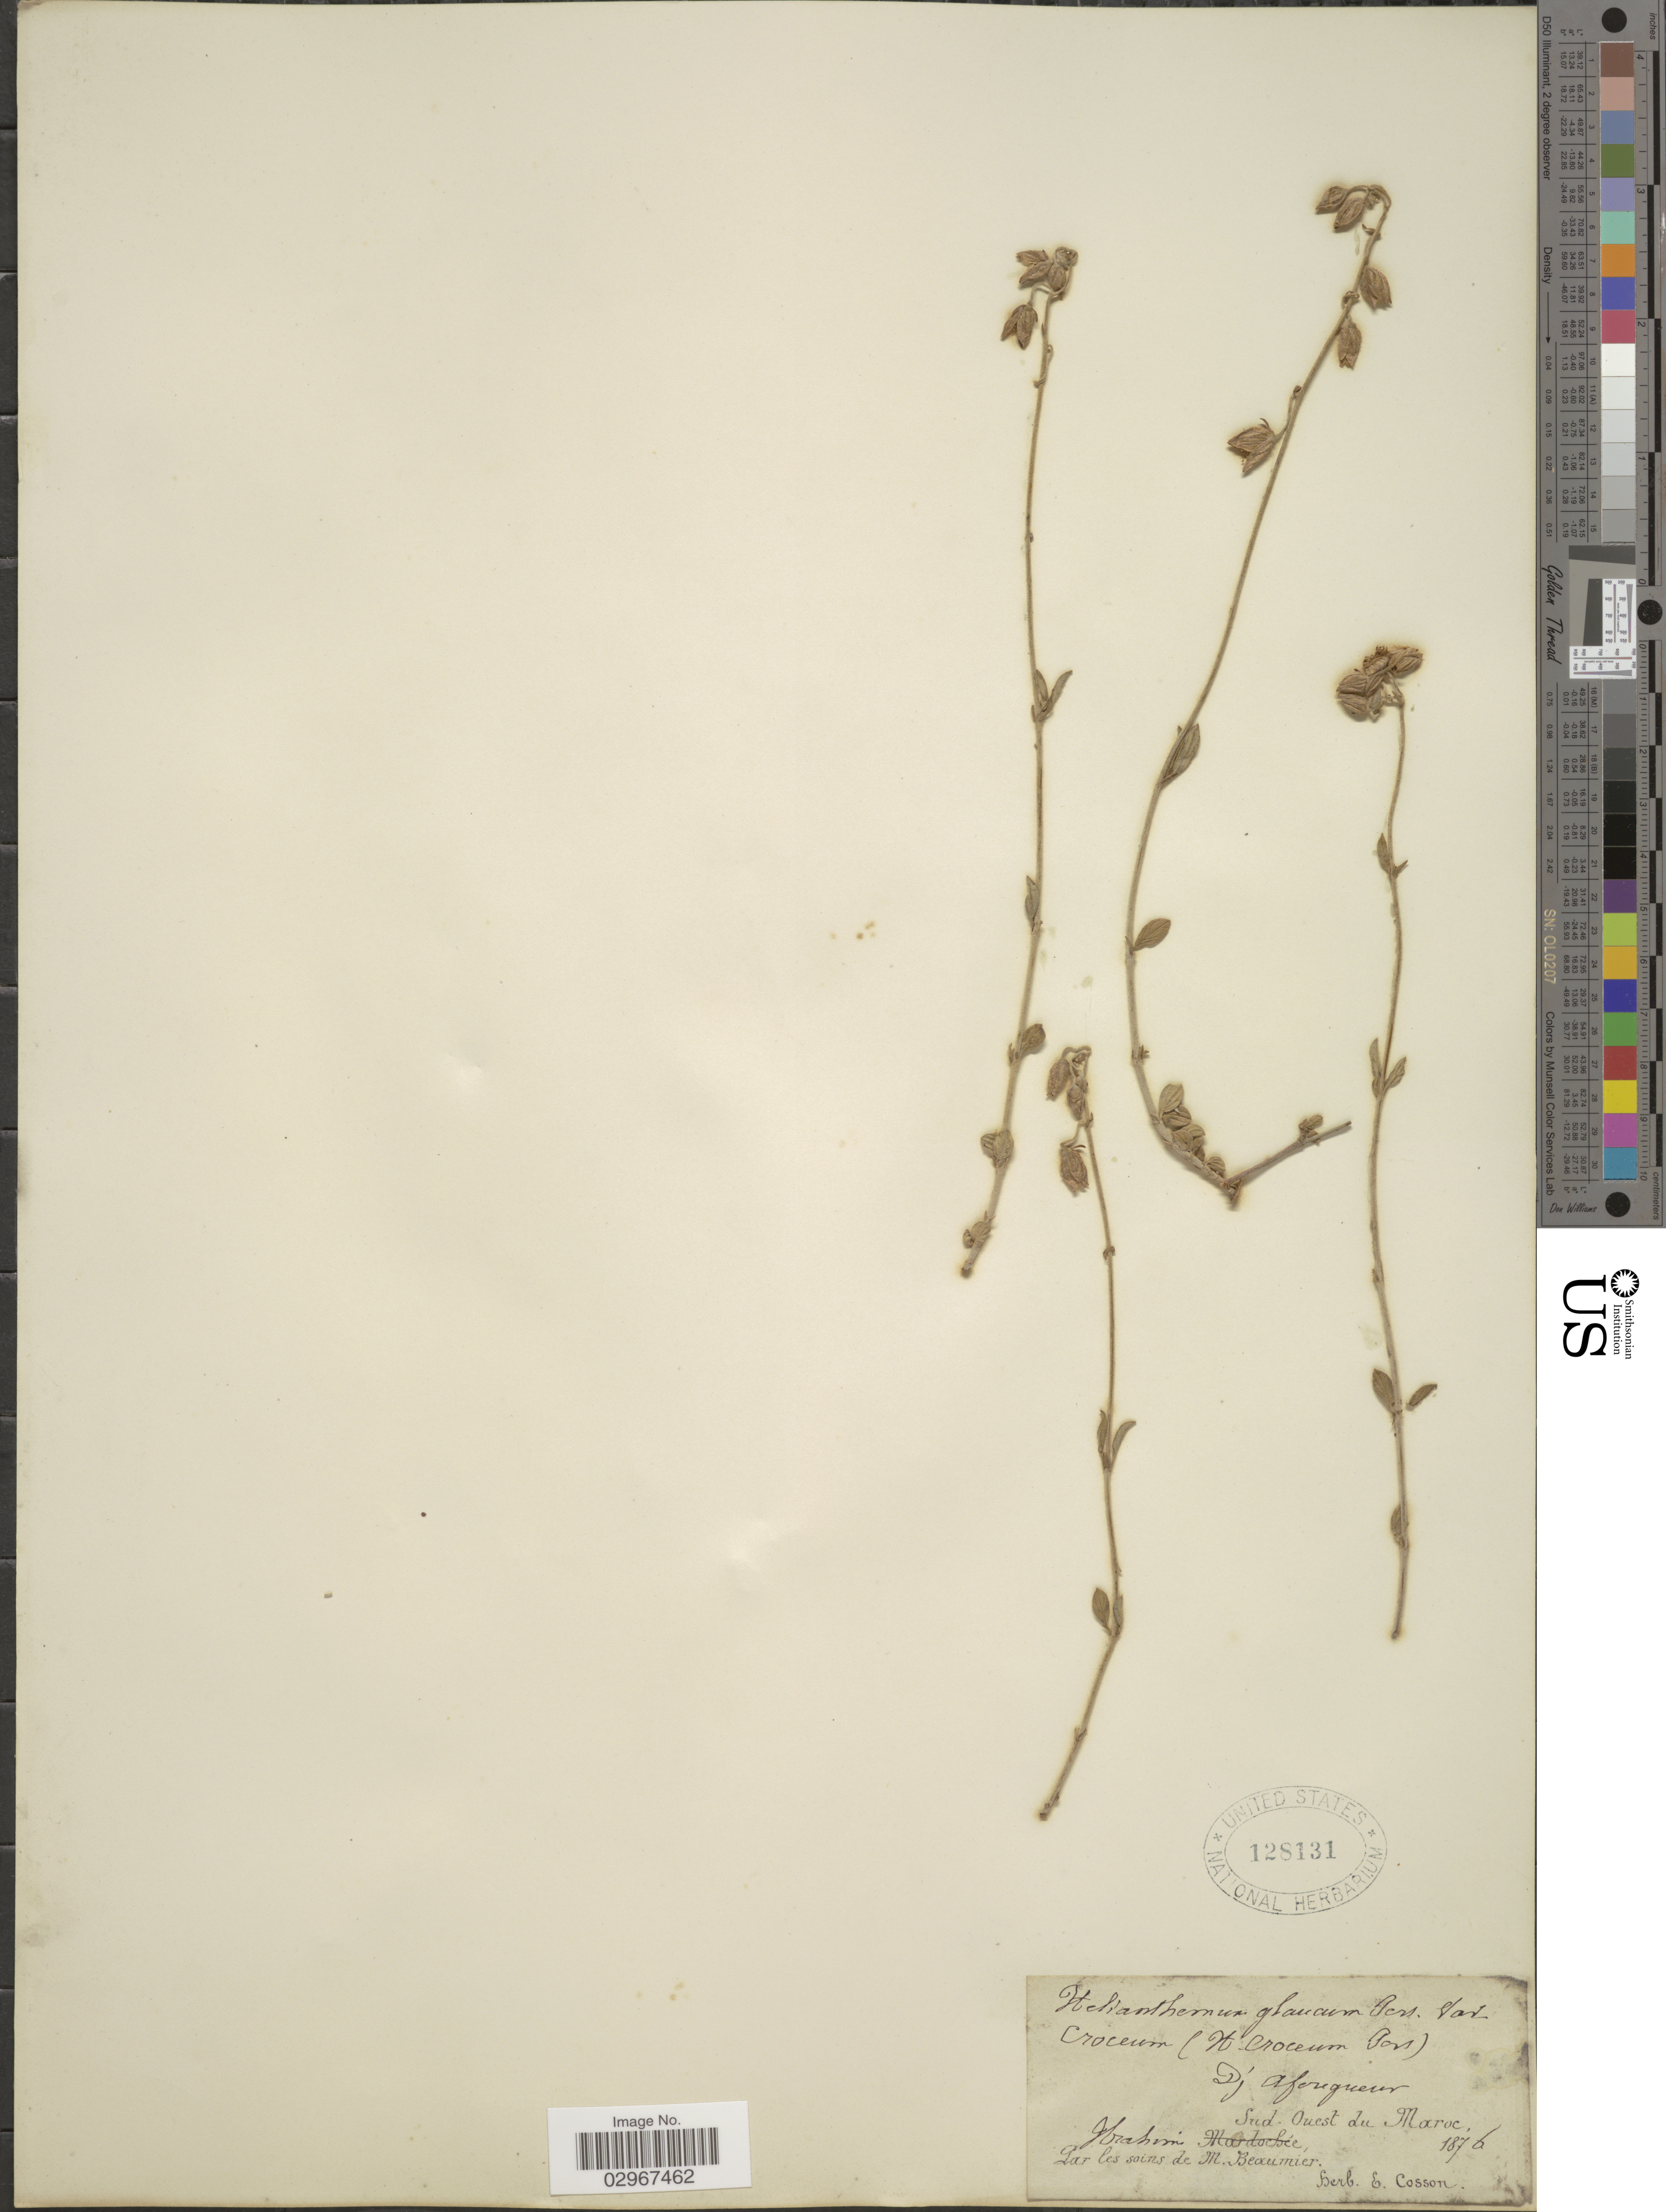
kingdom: Plantae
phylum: Tracheophyta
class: Magnoliopsida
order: Malvales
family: Cistaceae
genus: Helianthemum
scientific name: Helianthemum glaucum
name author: Pers.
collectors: M. Beaumier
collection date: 1876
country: Morocco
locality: Sud-Ouest du Maroc, Ibrahim.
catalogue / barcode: US 128131